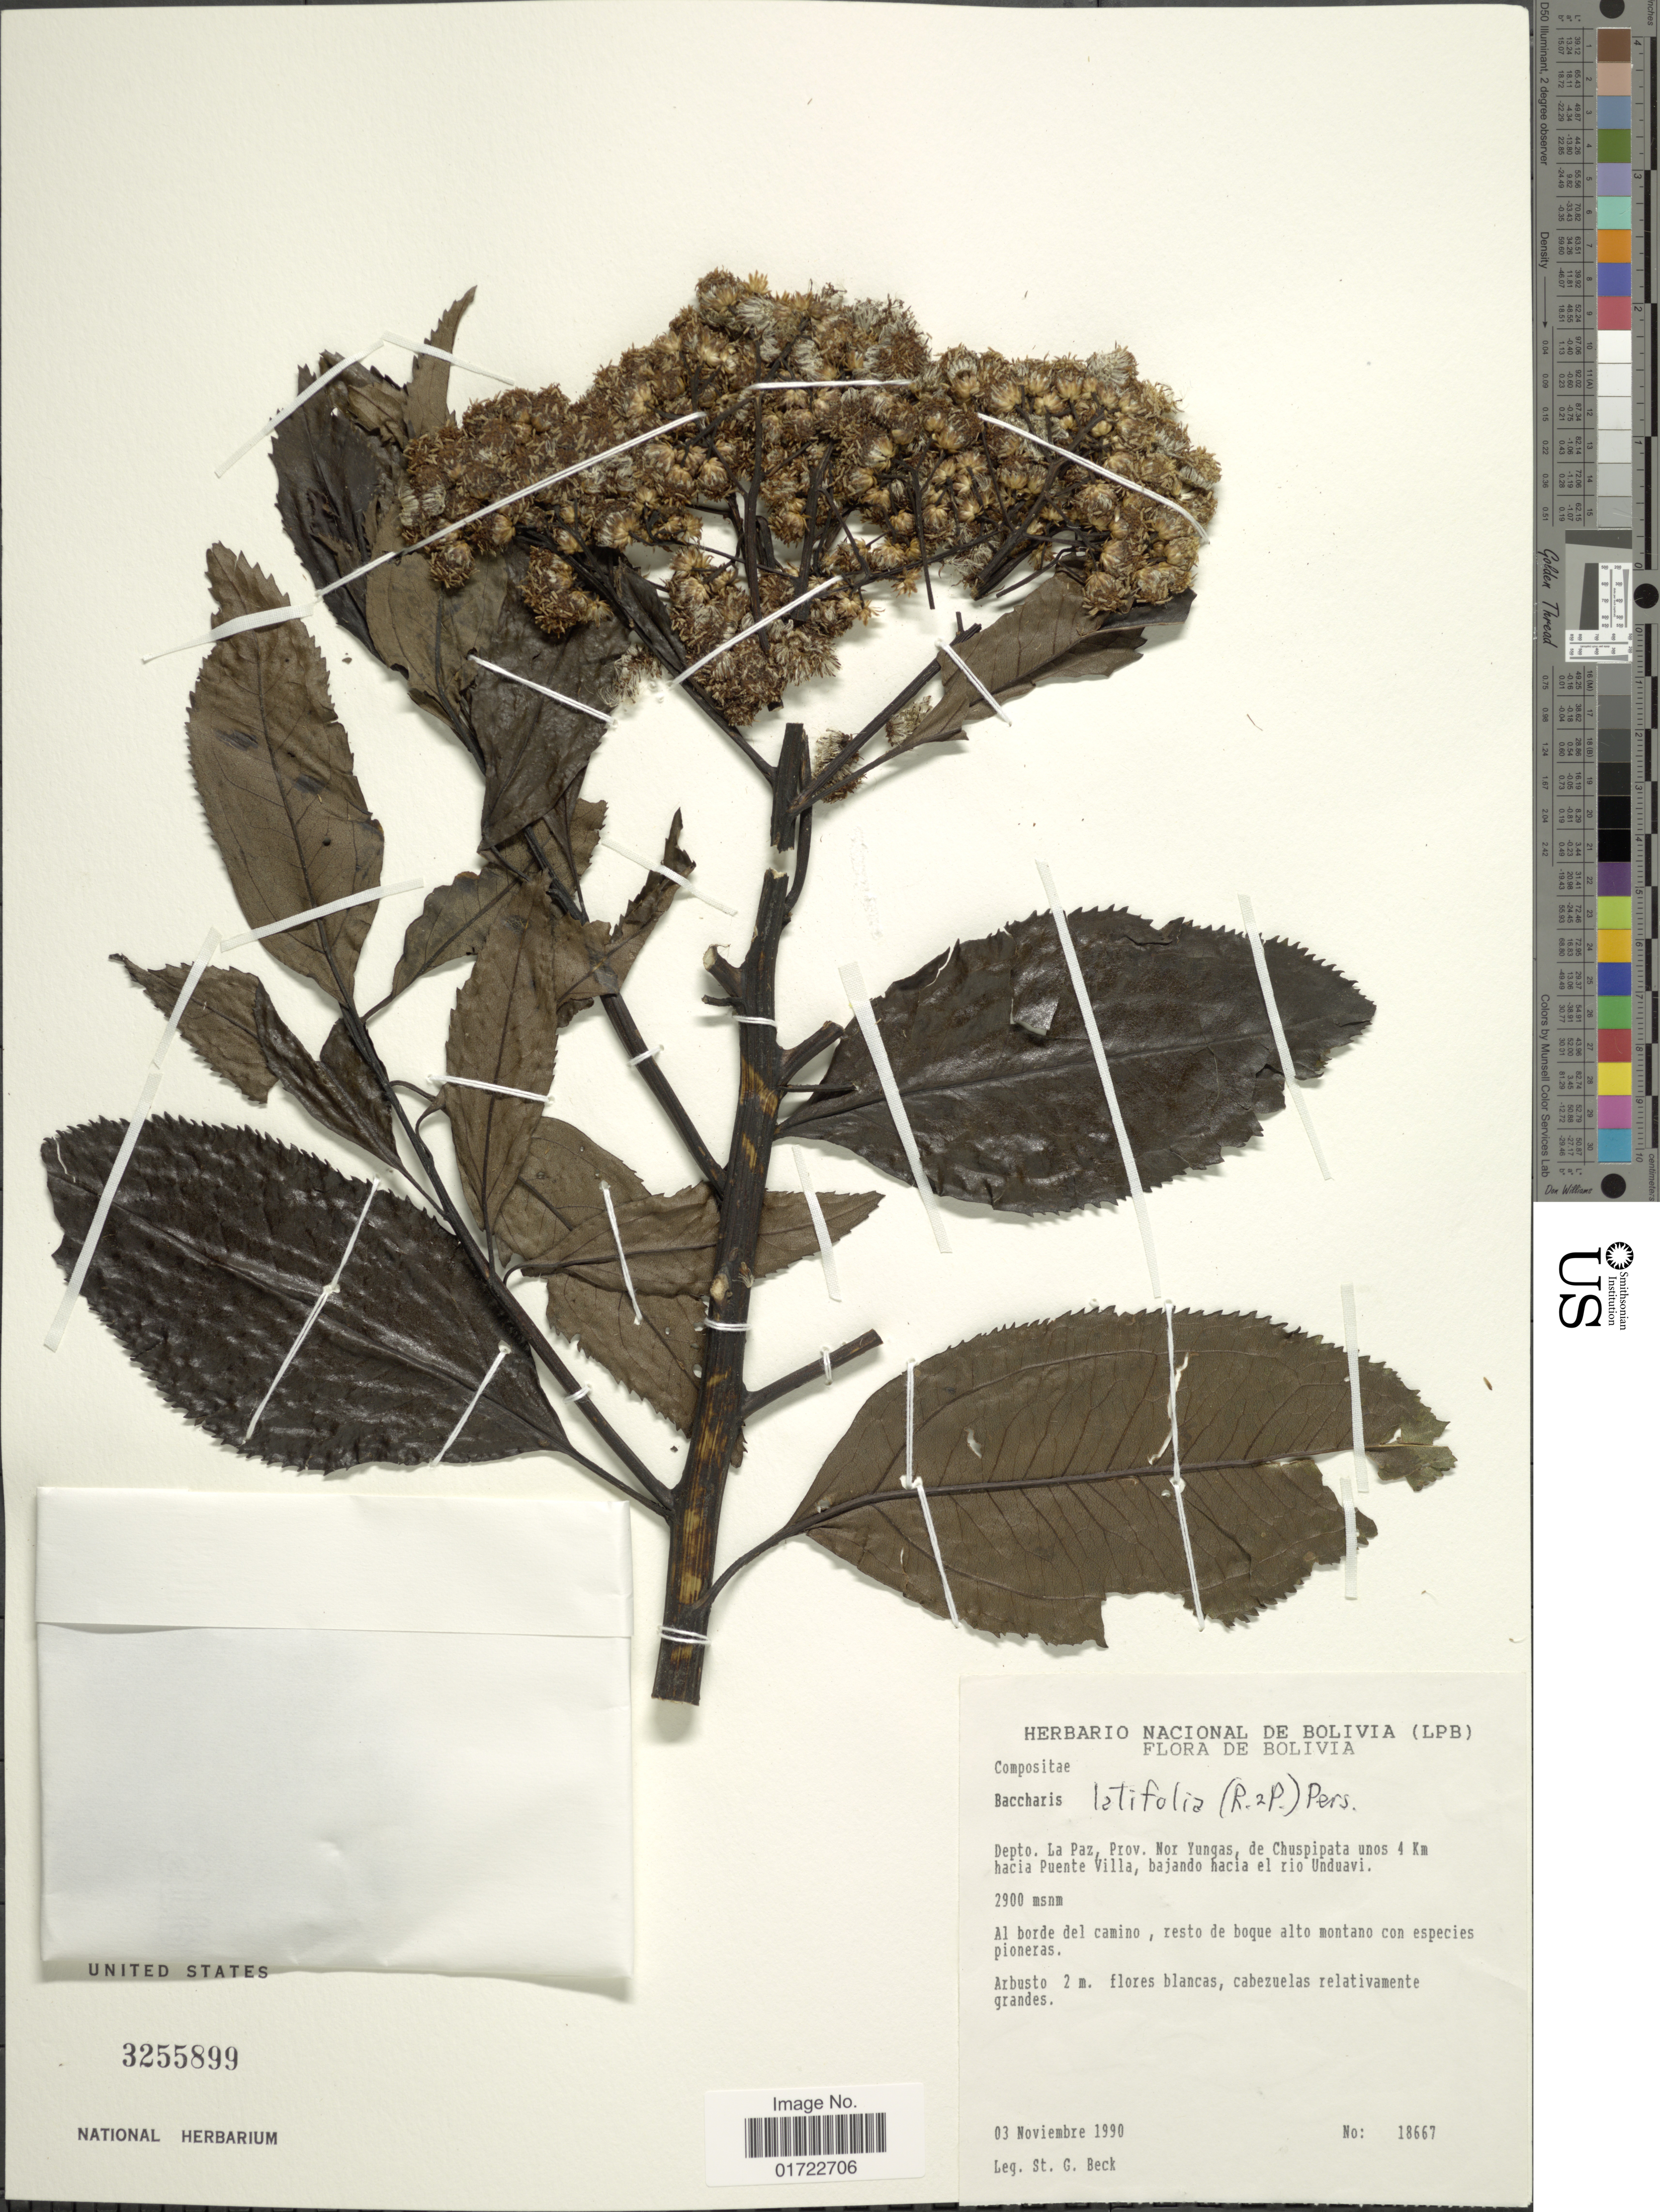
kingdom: Plantae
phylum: Tracheophyta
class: Magnoliopsida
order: Asterales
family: Asteraceae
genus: Baccharis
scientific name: Baccharis latifolia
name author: (Ruiz & Pav.) Pers.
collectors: S. G. Beck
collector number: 18667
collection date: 1990-11-03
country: Bolivia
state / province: La Paz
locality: Depto. La Paz, Prov. Nor Yungas, de Chuspipata unos 4 Km hacia Puente Villa, bajando hacia el rio Unduavi.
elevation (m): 2900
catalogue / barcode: US 3255899